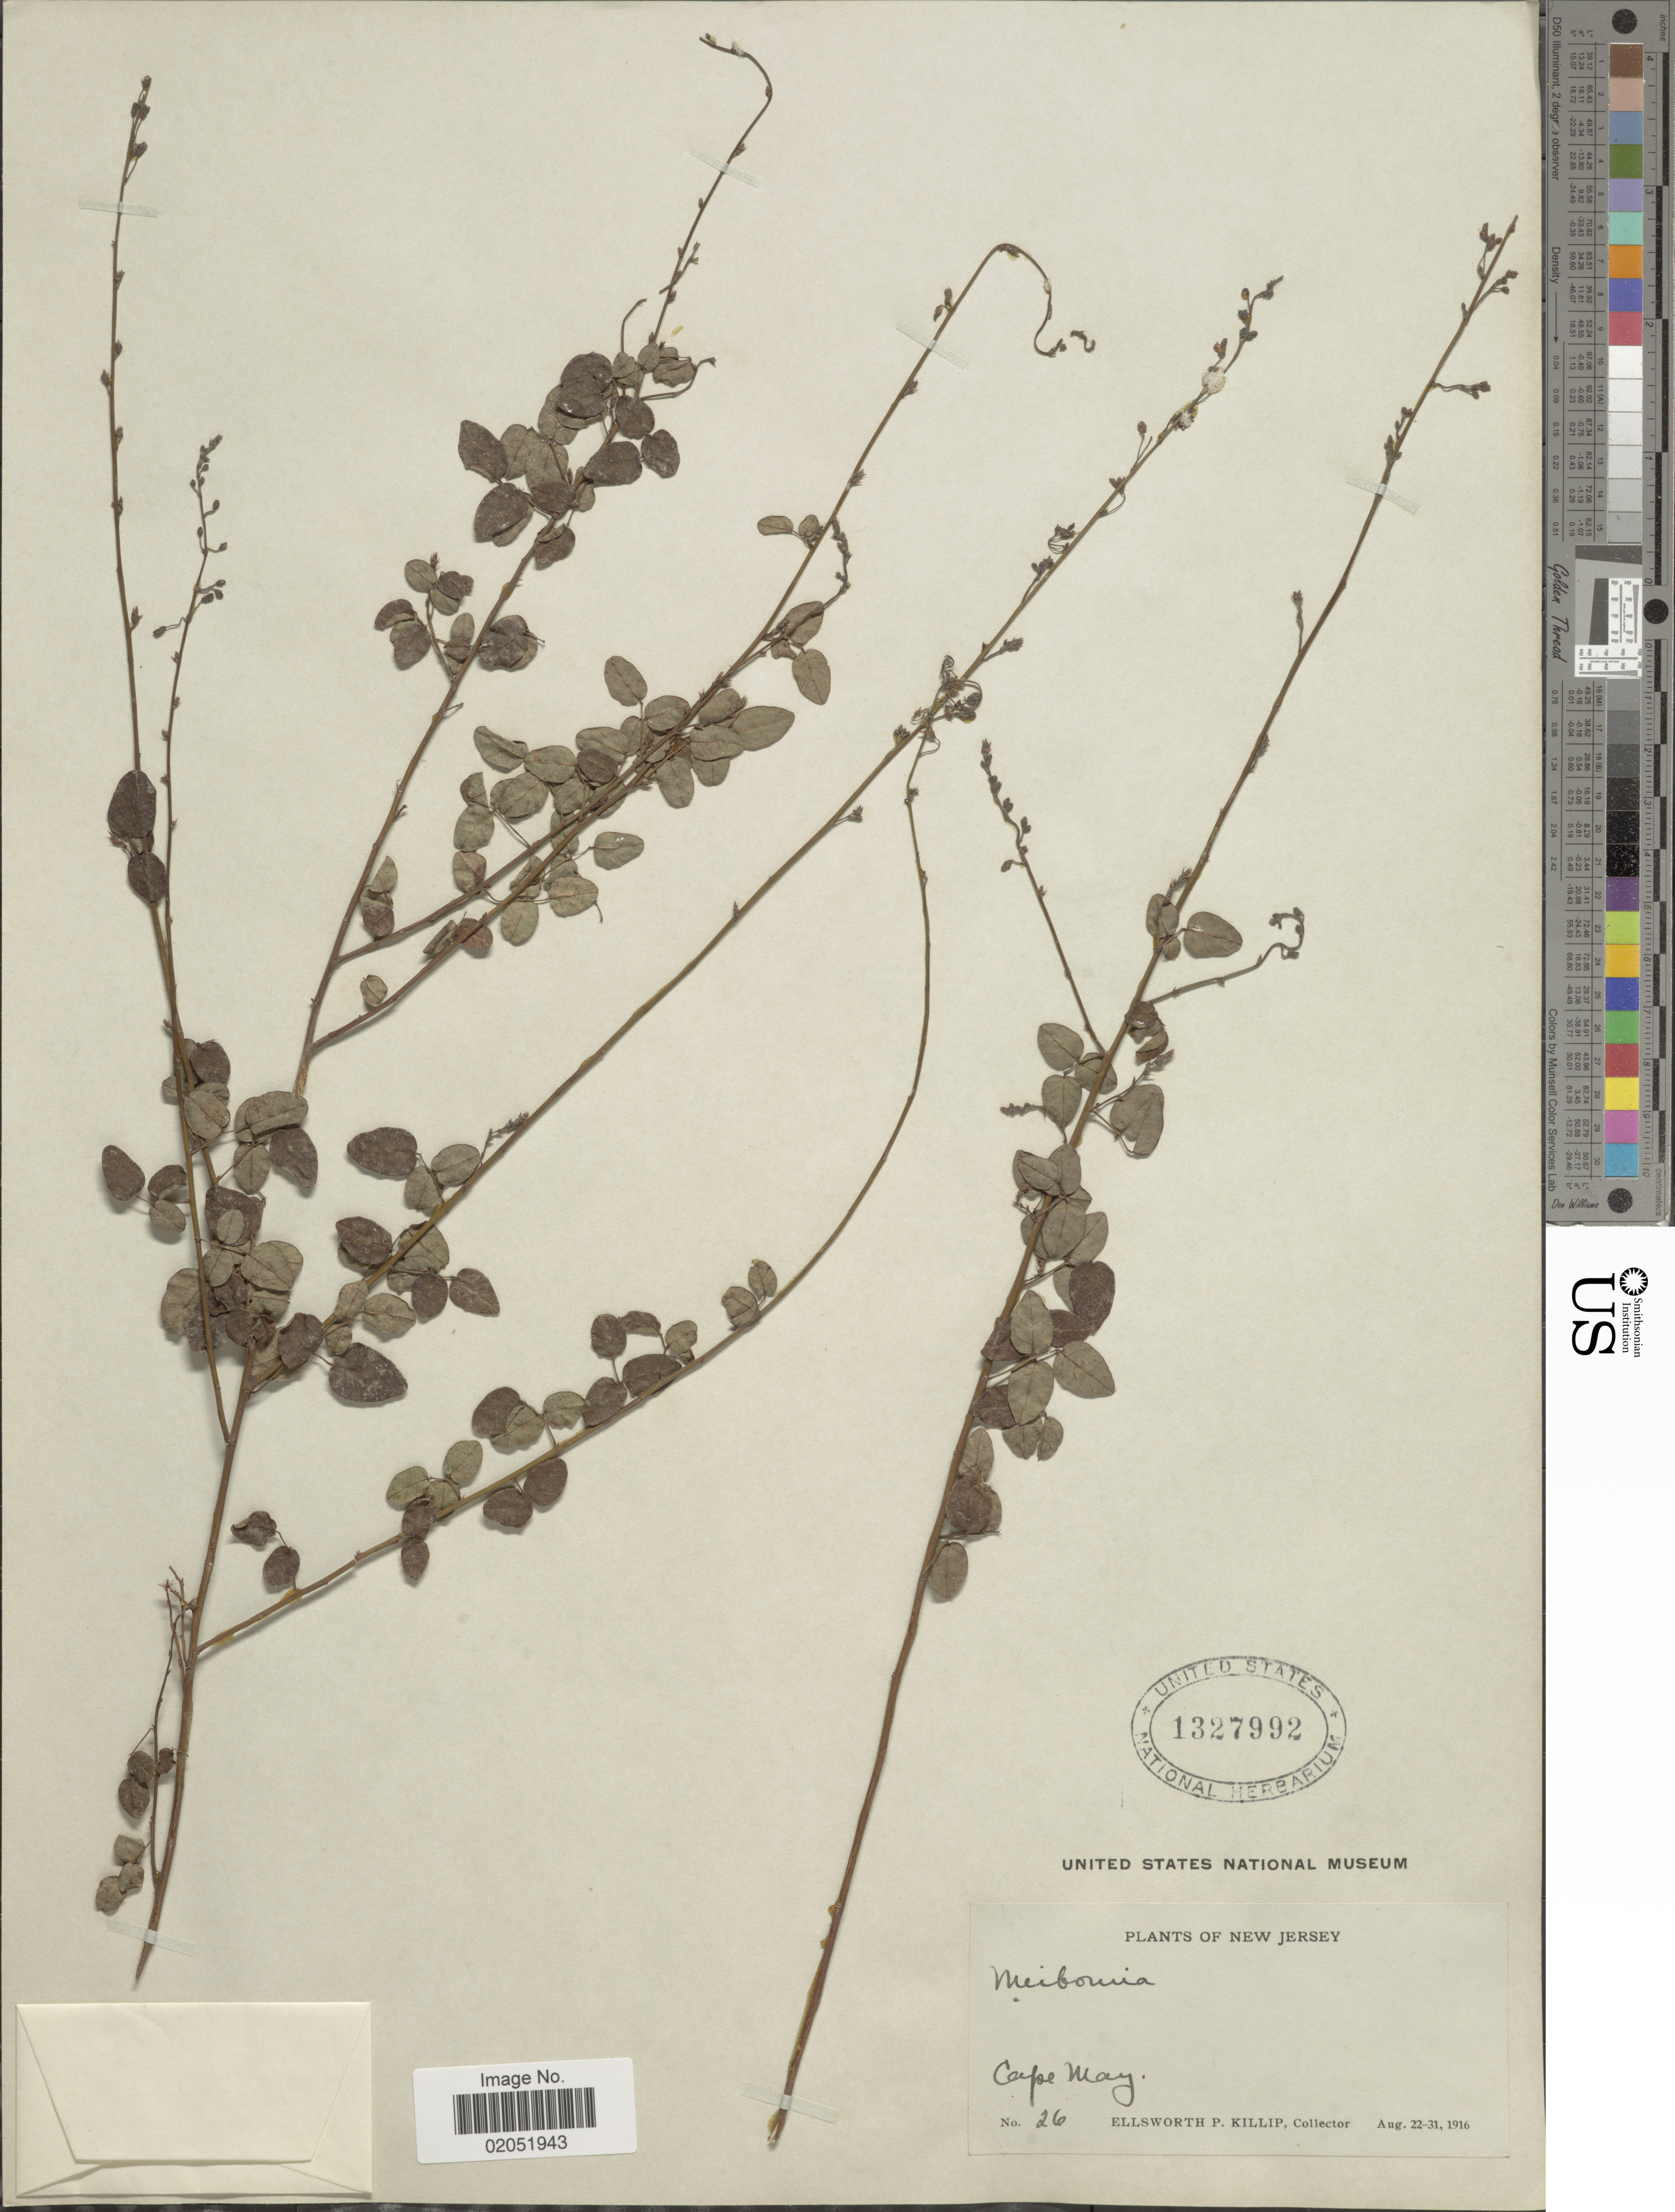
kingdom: Plantae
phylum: Tracheophyta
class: Magnoliopsida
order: Fabales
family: Fabaceae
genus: Desmodium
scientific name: Desmodium sp.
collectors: E. P. Killip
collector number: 26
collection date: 1916-08-22/1916-08-31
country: United States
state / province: New Jersey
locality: New Jersey, Cape May.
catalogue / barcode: US 1327992